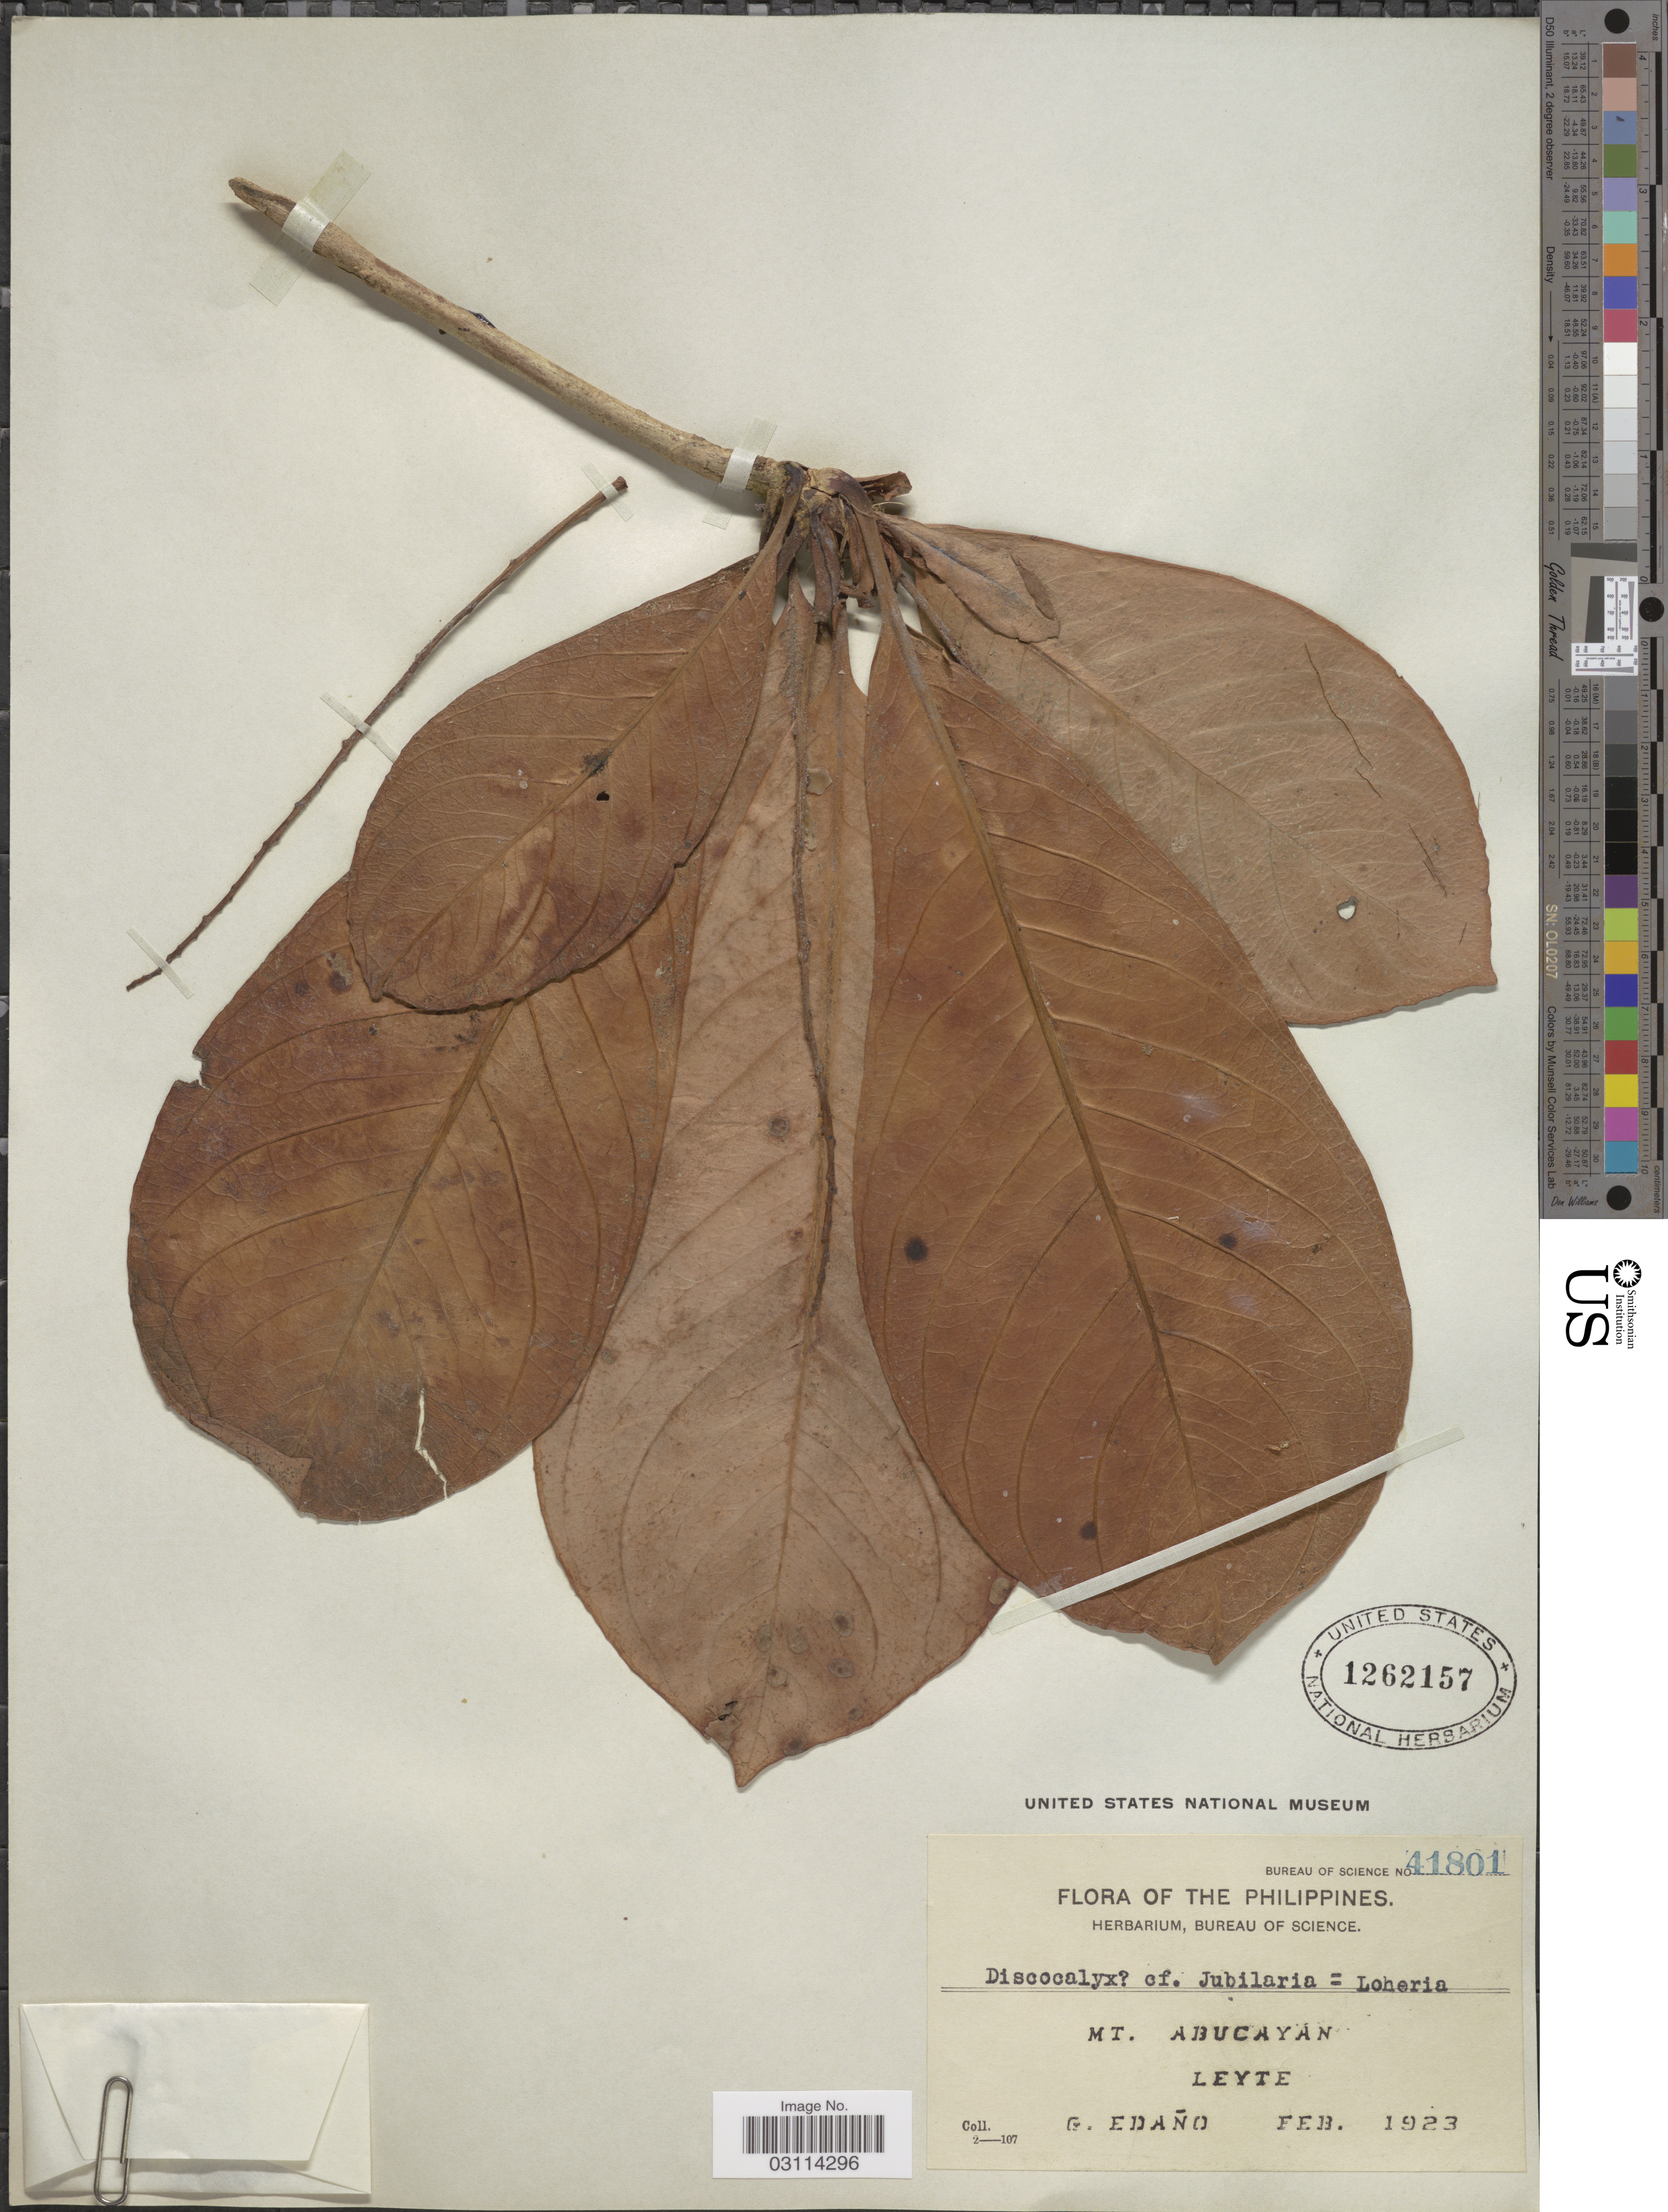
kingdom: Plantae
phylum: Tracheophyta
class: Magnoliopsida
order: Ericales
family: Primulaceae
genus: Loheria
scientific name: Loheria bracteata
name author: Merr.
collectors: G. Edaño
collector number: Bureau of Science 41801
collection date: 1923-02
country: Philippines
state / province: Eastern Visayas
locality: Mt. Abucayan, Leyte.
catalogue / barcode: US 1262157